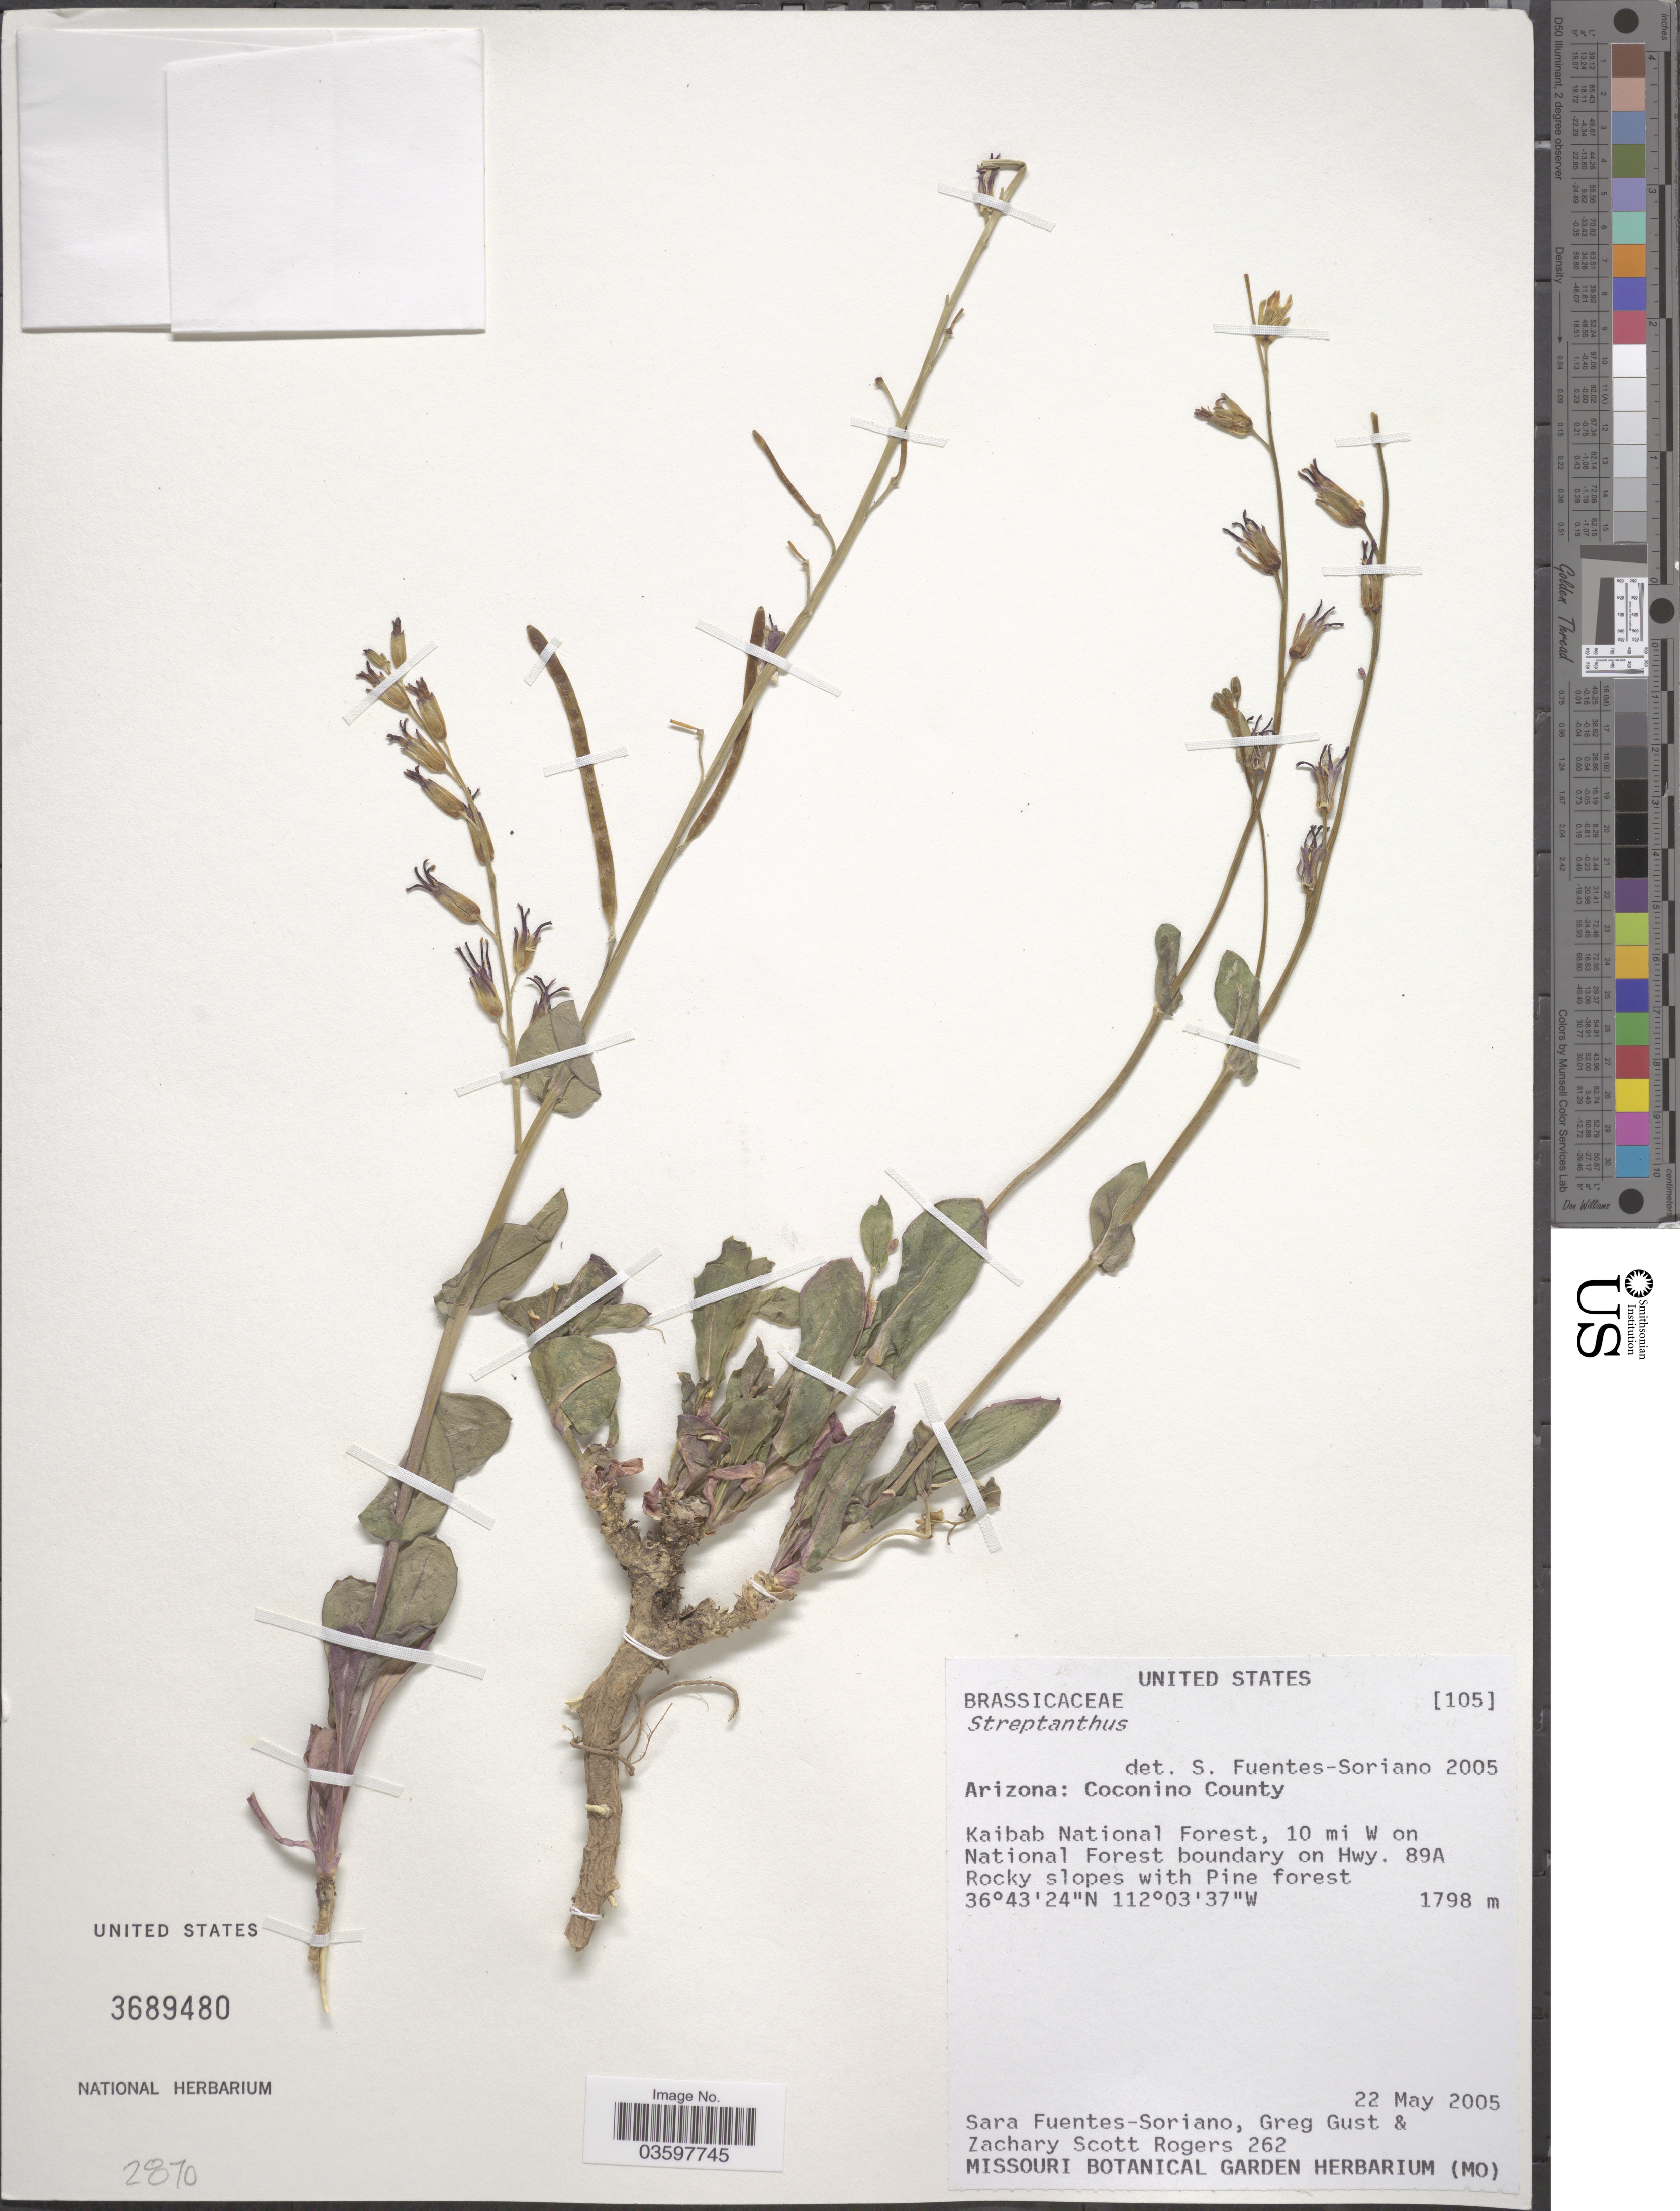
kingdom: Plantae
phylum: Tracheophyta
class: Magnoliopsida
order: Brassicales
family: Brassicaceae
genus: Streptanthus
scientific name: Streptanthus sp.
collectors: S. Fuentes Soriano, G. Gust & Z. S. Rogers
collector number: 262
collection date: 2005-02-22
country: United States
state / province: Arizona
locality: Coconino County. Kaibab National Forest, 10 mi W on National Forest boundary on Hwy. 89A Rocky slopes with Pine forest.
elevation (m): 1798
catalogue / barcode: US 3689480